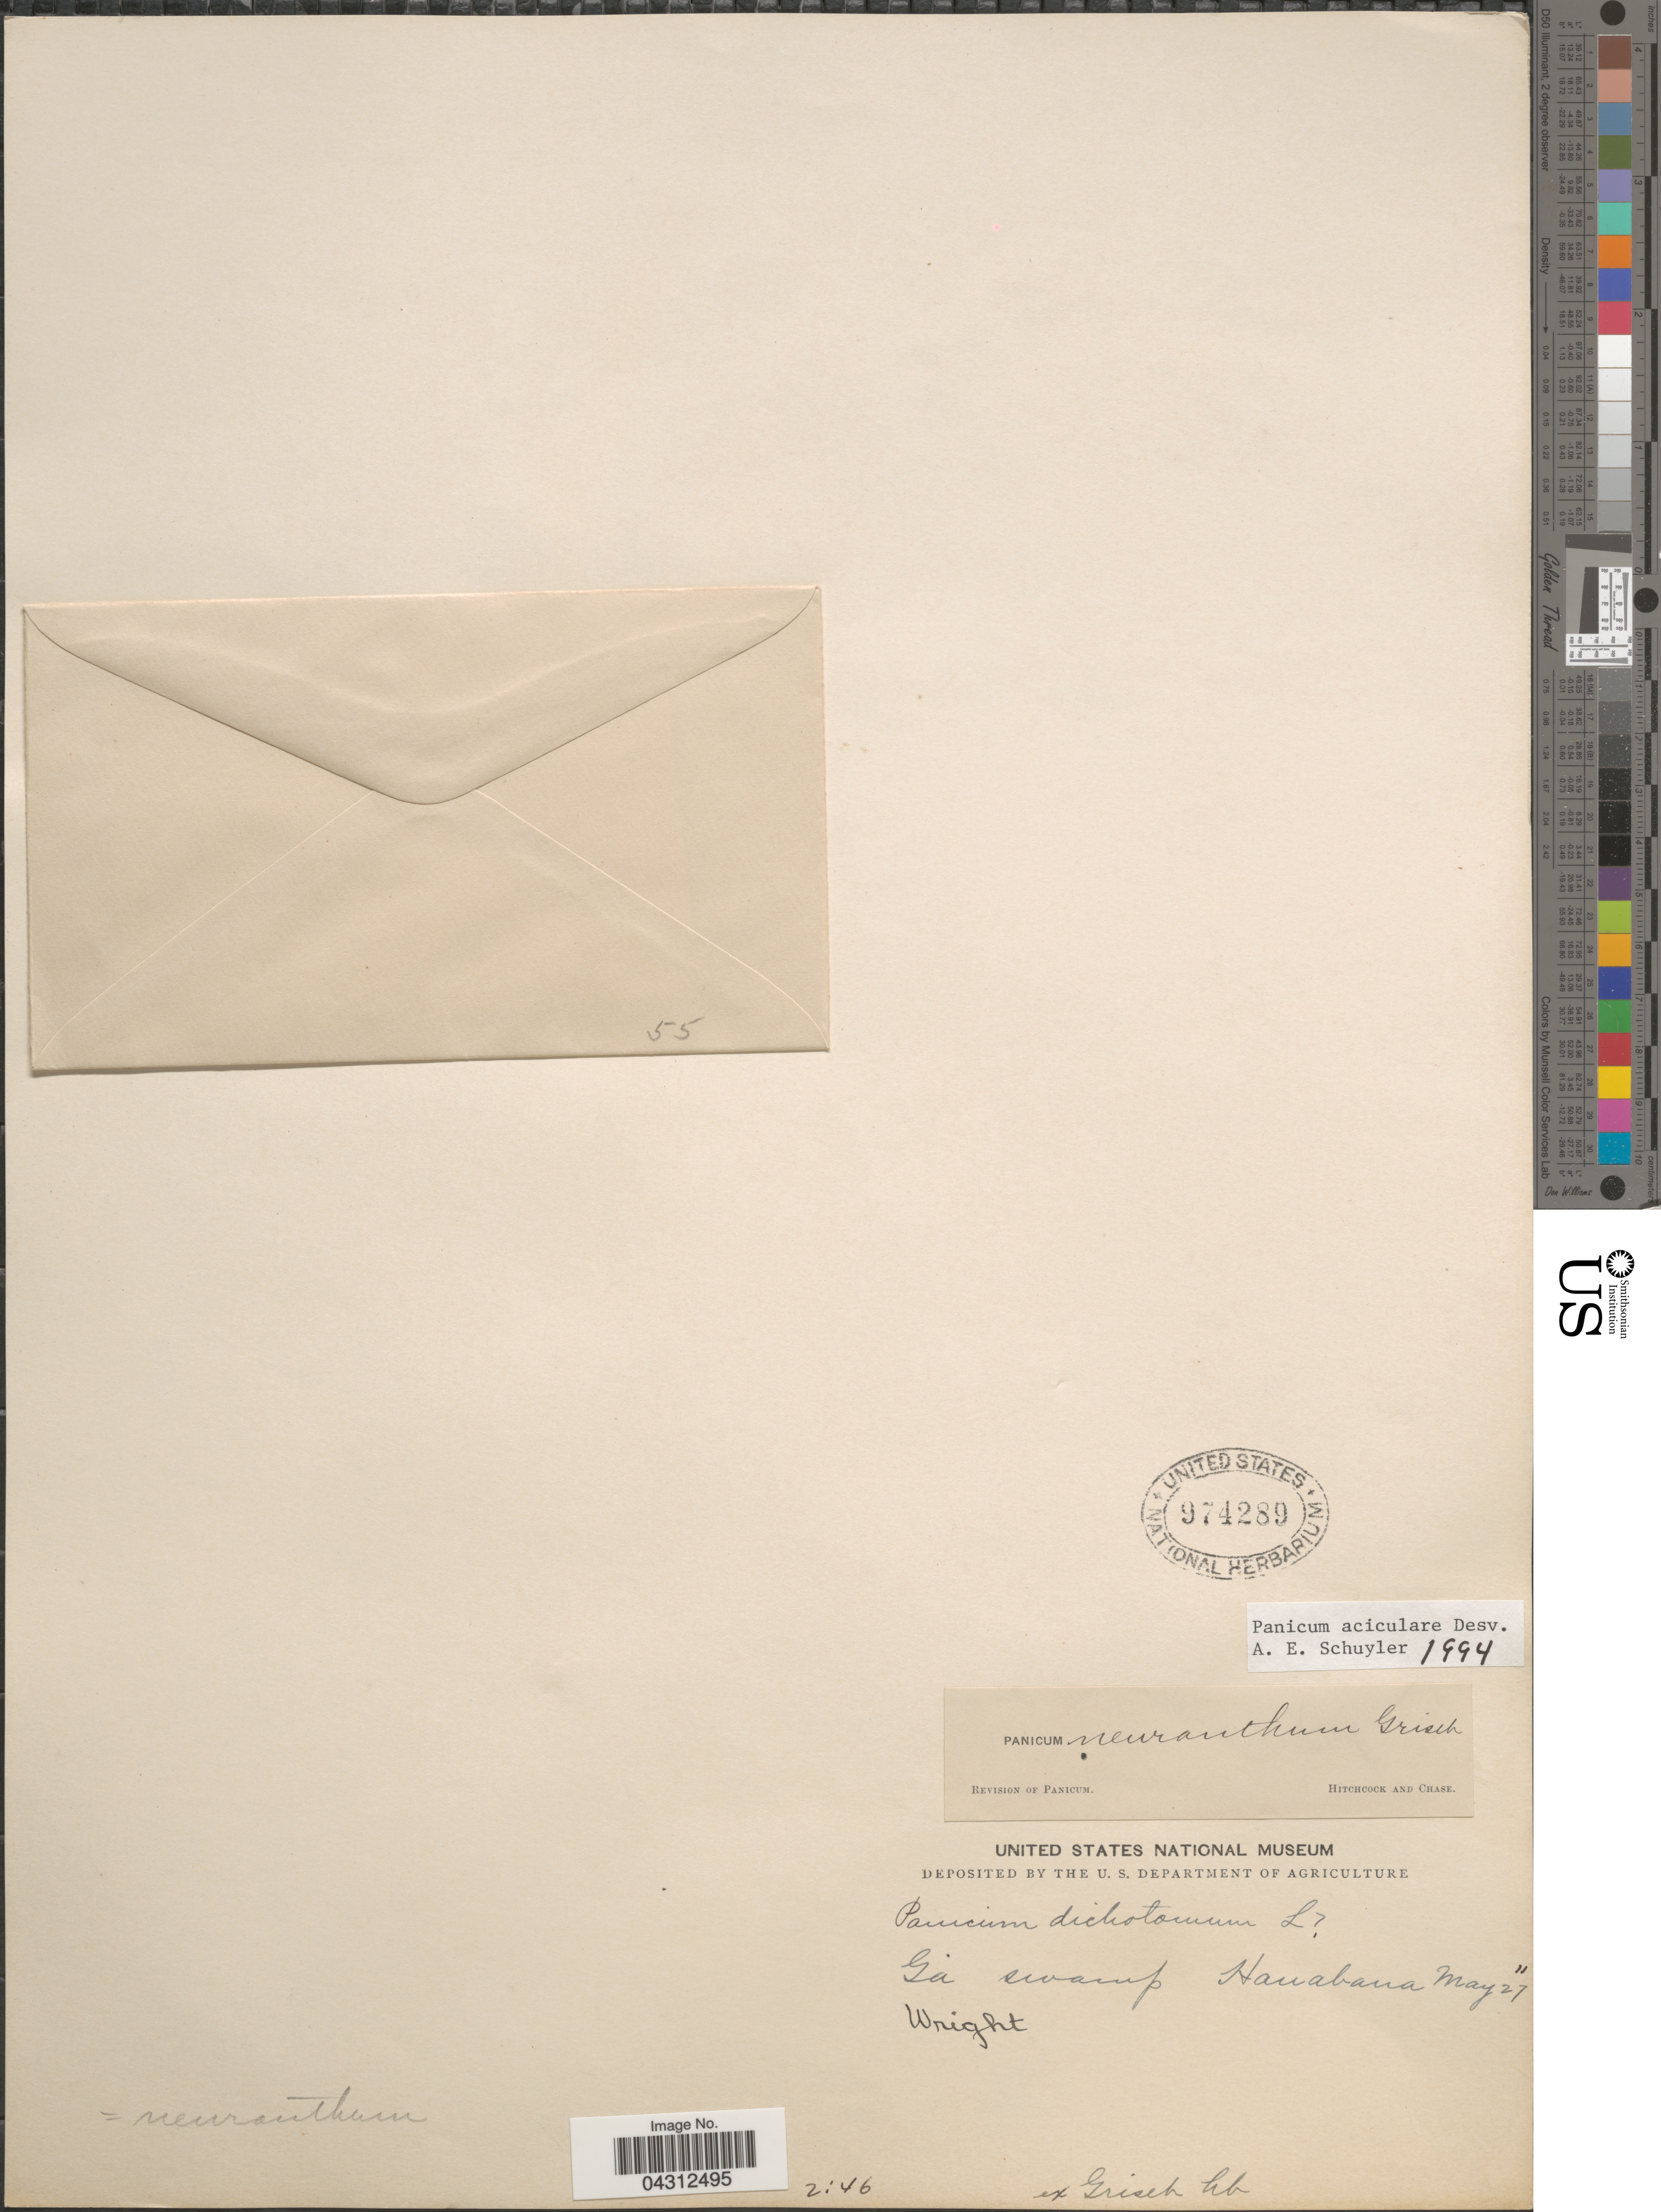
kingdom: Plantae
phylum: Tracheophyta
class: Liliopsida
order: Poales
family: Poaceae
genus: Dichanthelium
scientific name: Dichanthelium aciculare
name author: (Desv. ex Poir.) Gould & C.A. Clark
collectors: Wright, --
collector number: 55?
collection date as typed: Transcribed d/m/y: /5/27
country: Cuba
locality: Hanabana.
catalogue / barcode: US 974289